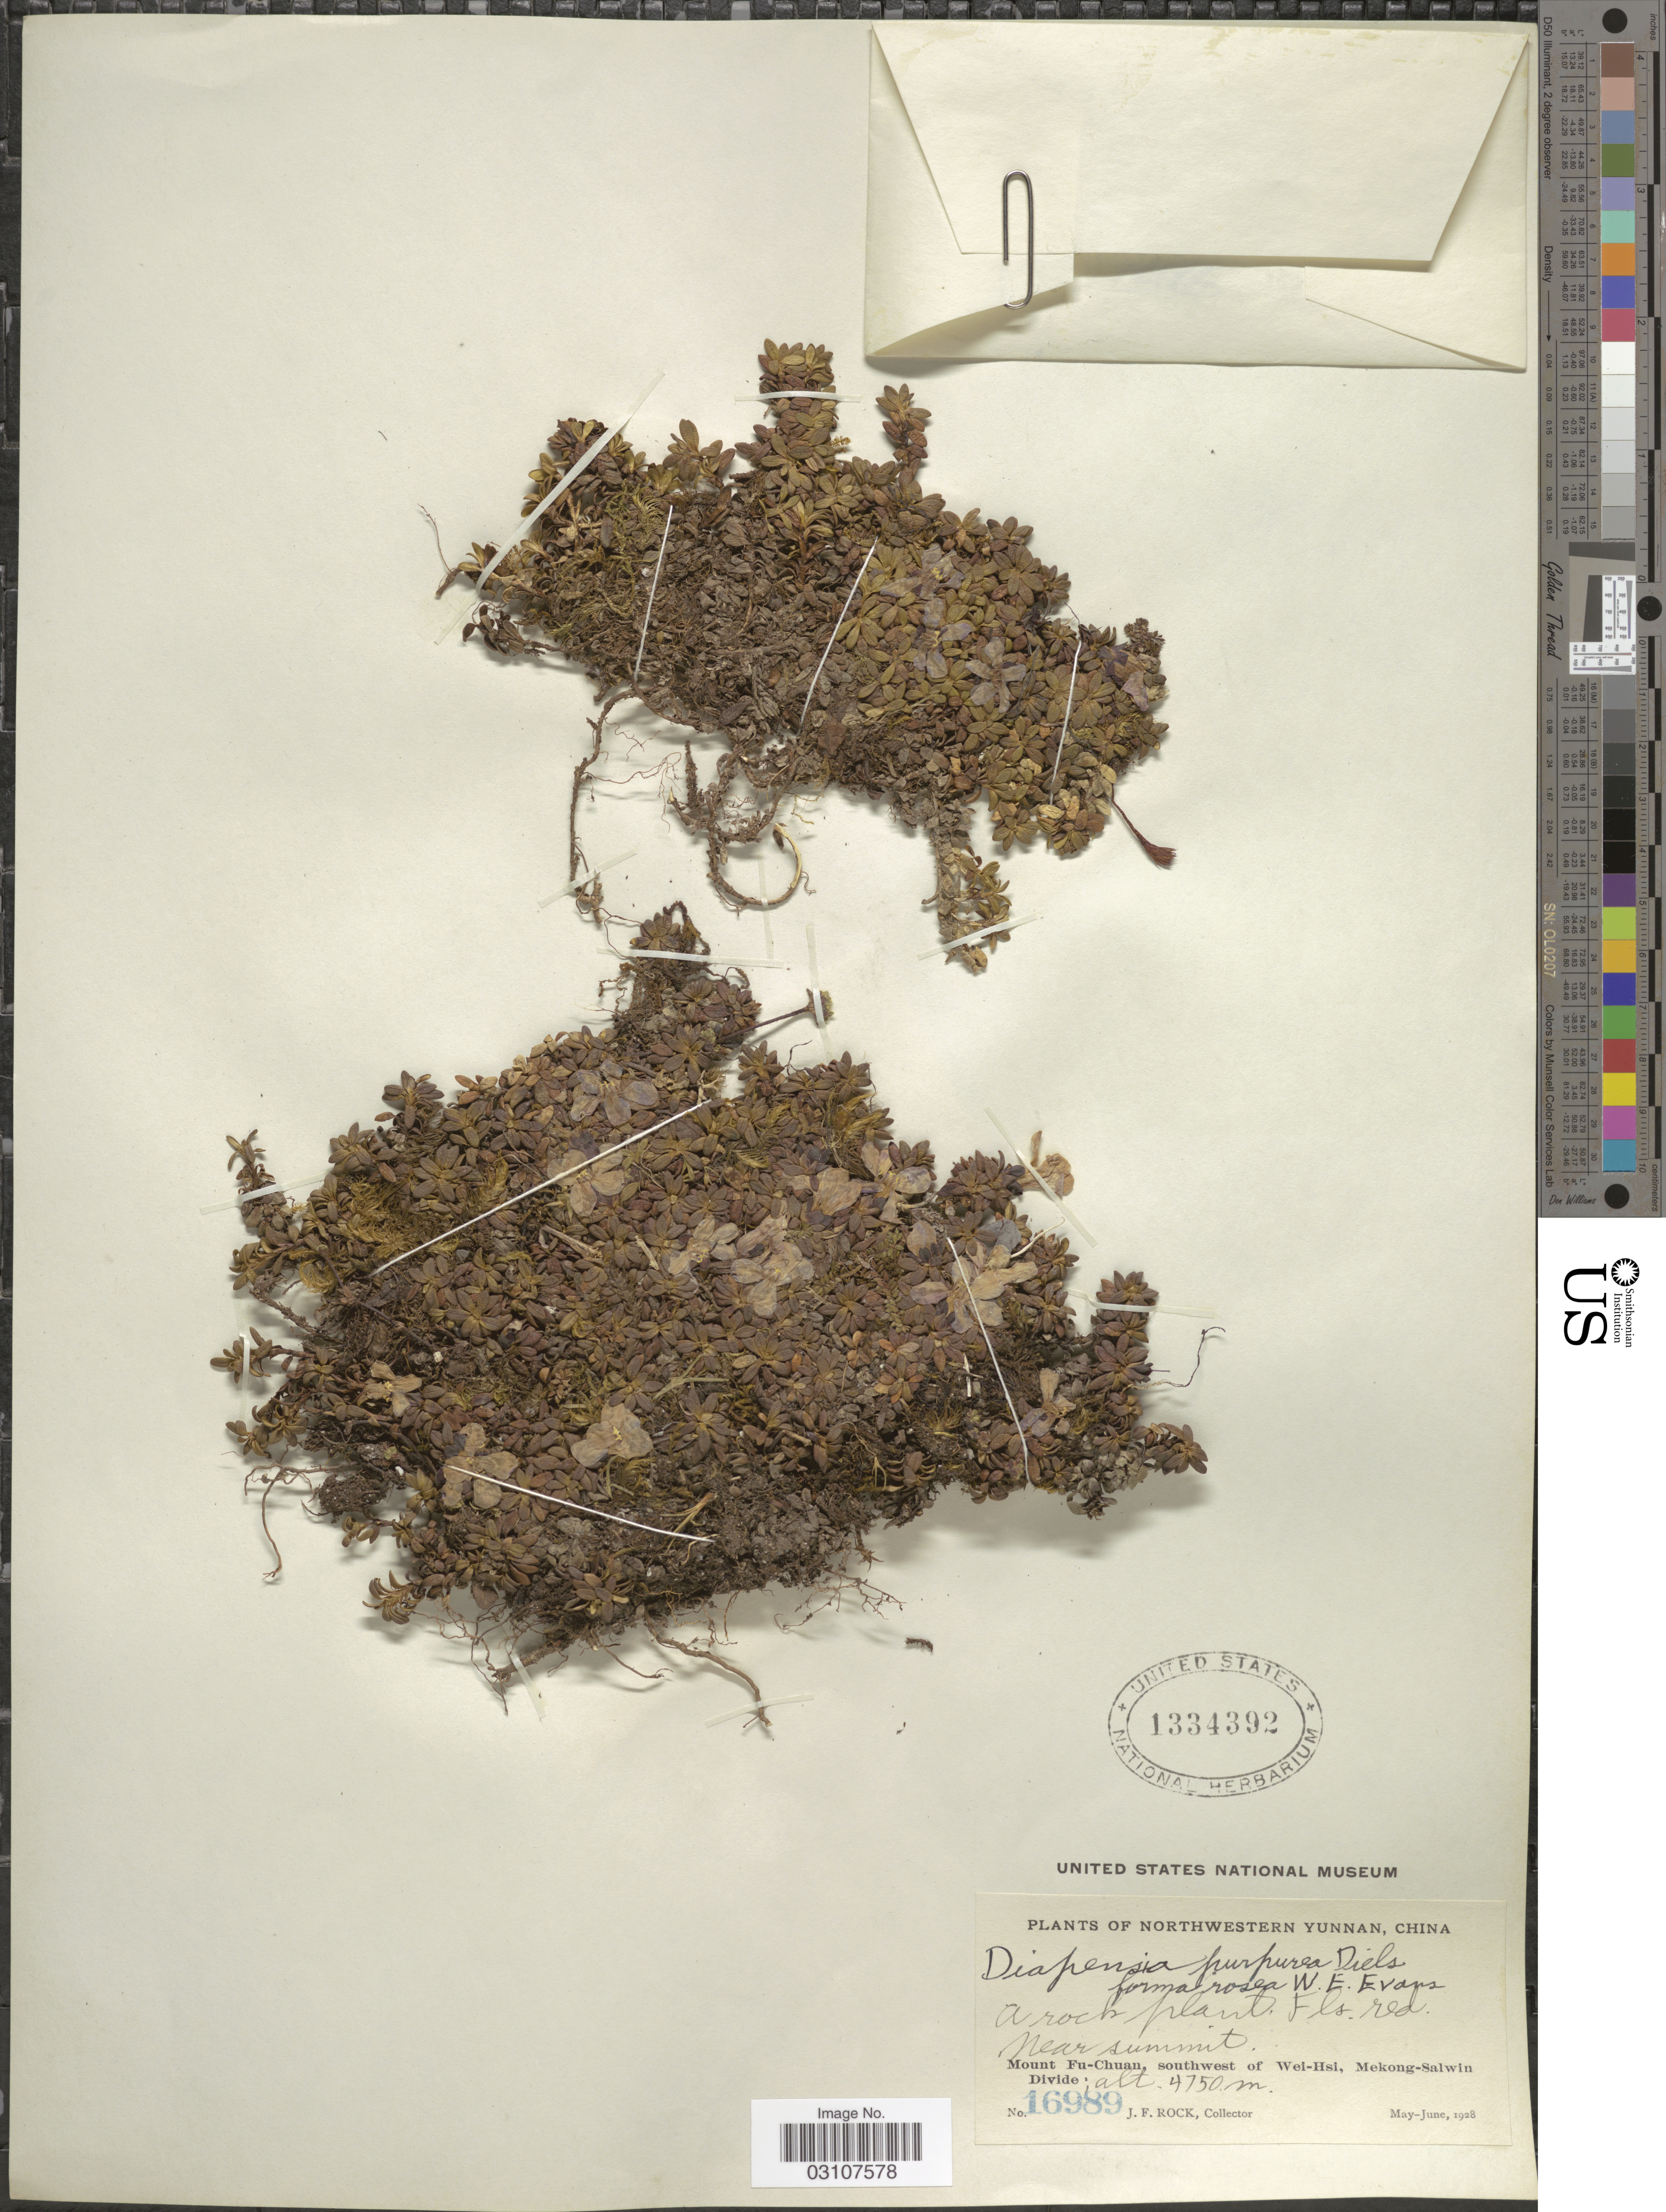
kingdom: Plantae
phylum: Tracheophyta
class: Magnoliopsida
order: Ericales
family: Diapensiaceae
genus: Diapensia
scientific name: Diapensia purpurea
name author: Diels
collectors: J. Rock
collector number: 16989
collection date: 1928-05/1928-06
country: China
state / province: Yunnan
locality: Northwestern Yunnan. Near summit. Mount Fu-Chuan, southwest of Wei-Hsi, Mekong-Salwin Divide.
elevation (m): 4750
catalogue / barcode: US 1334392